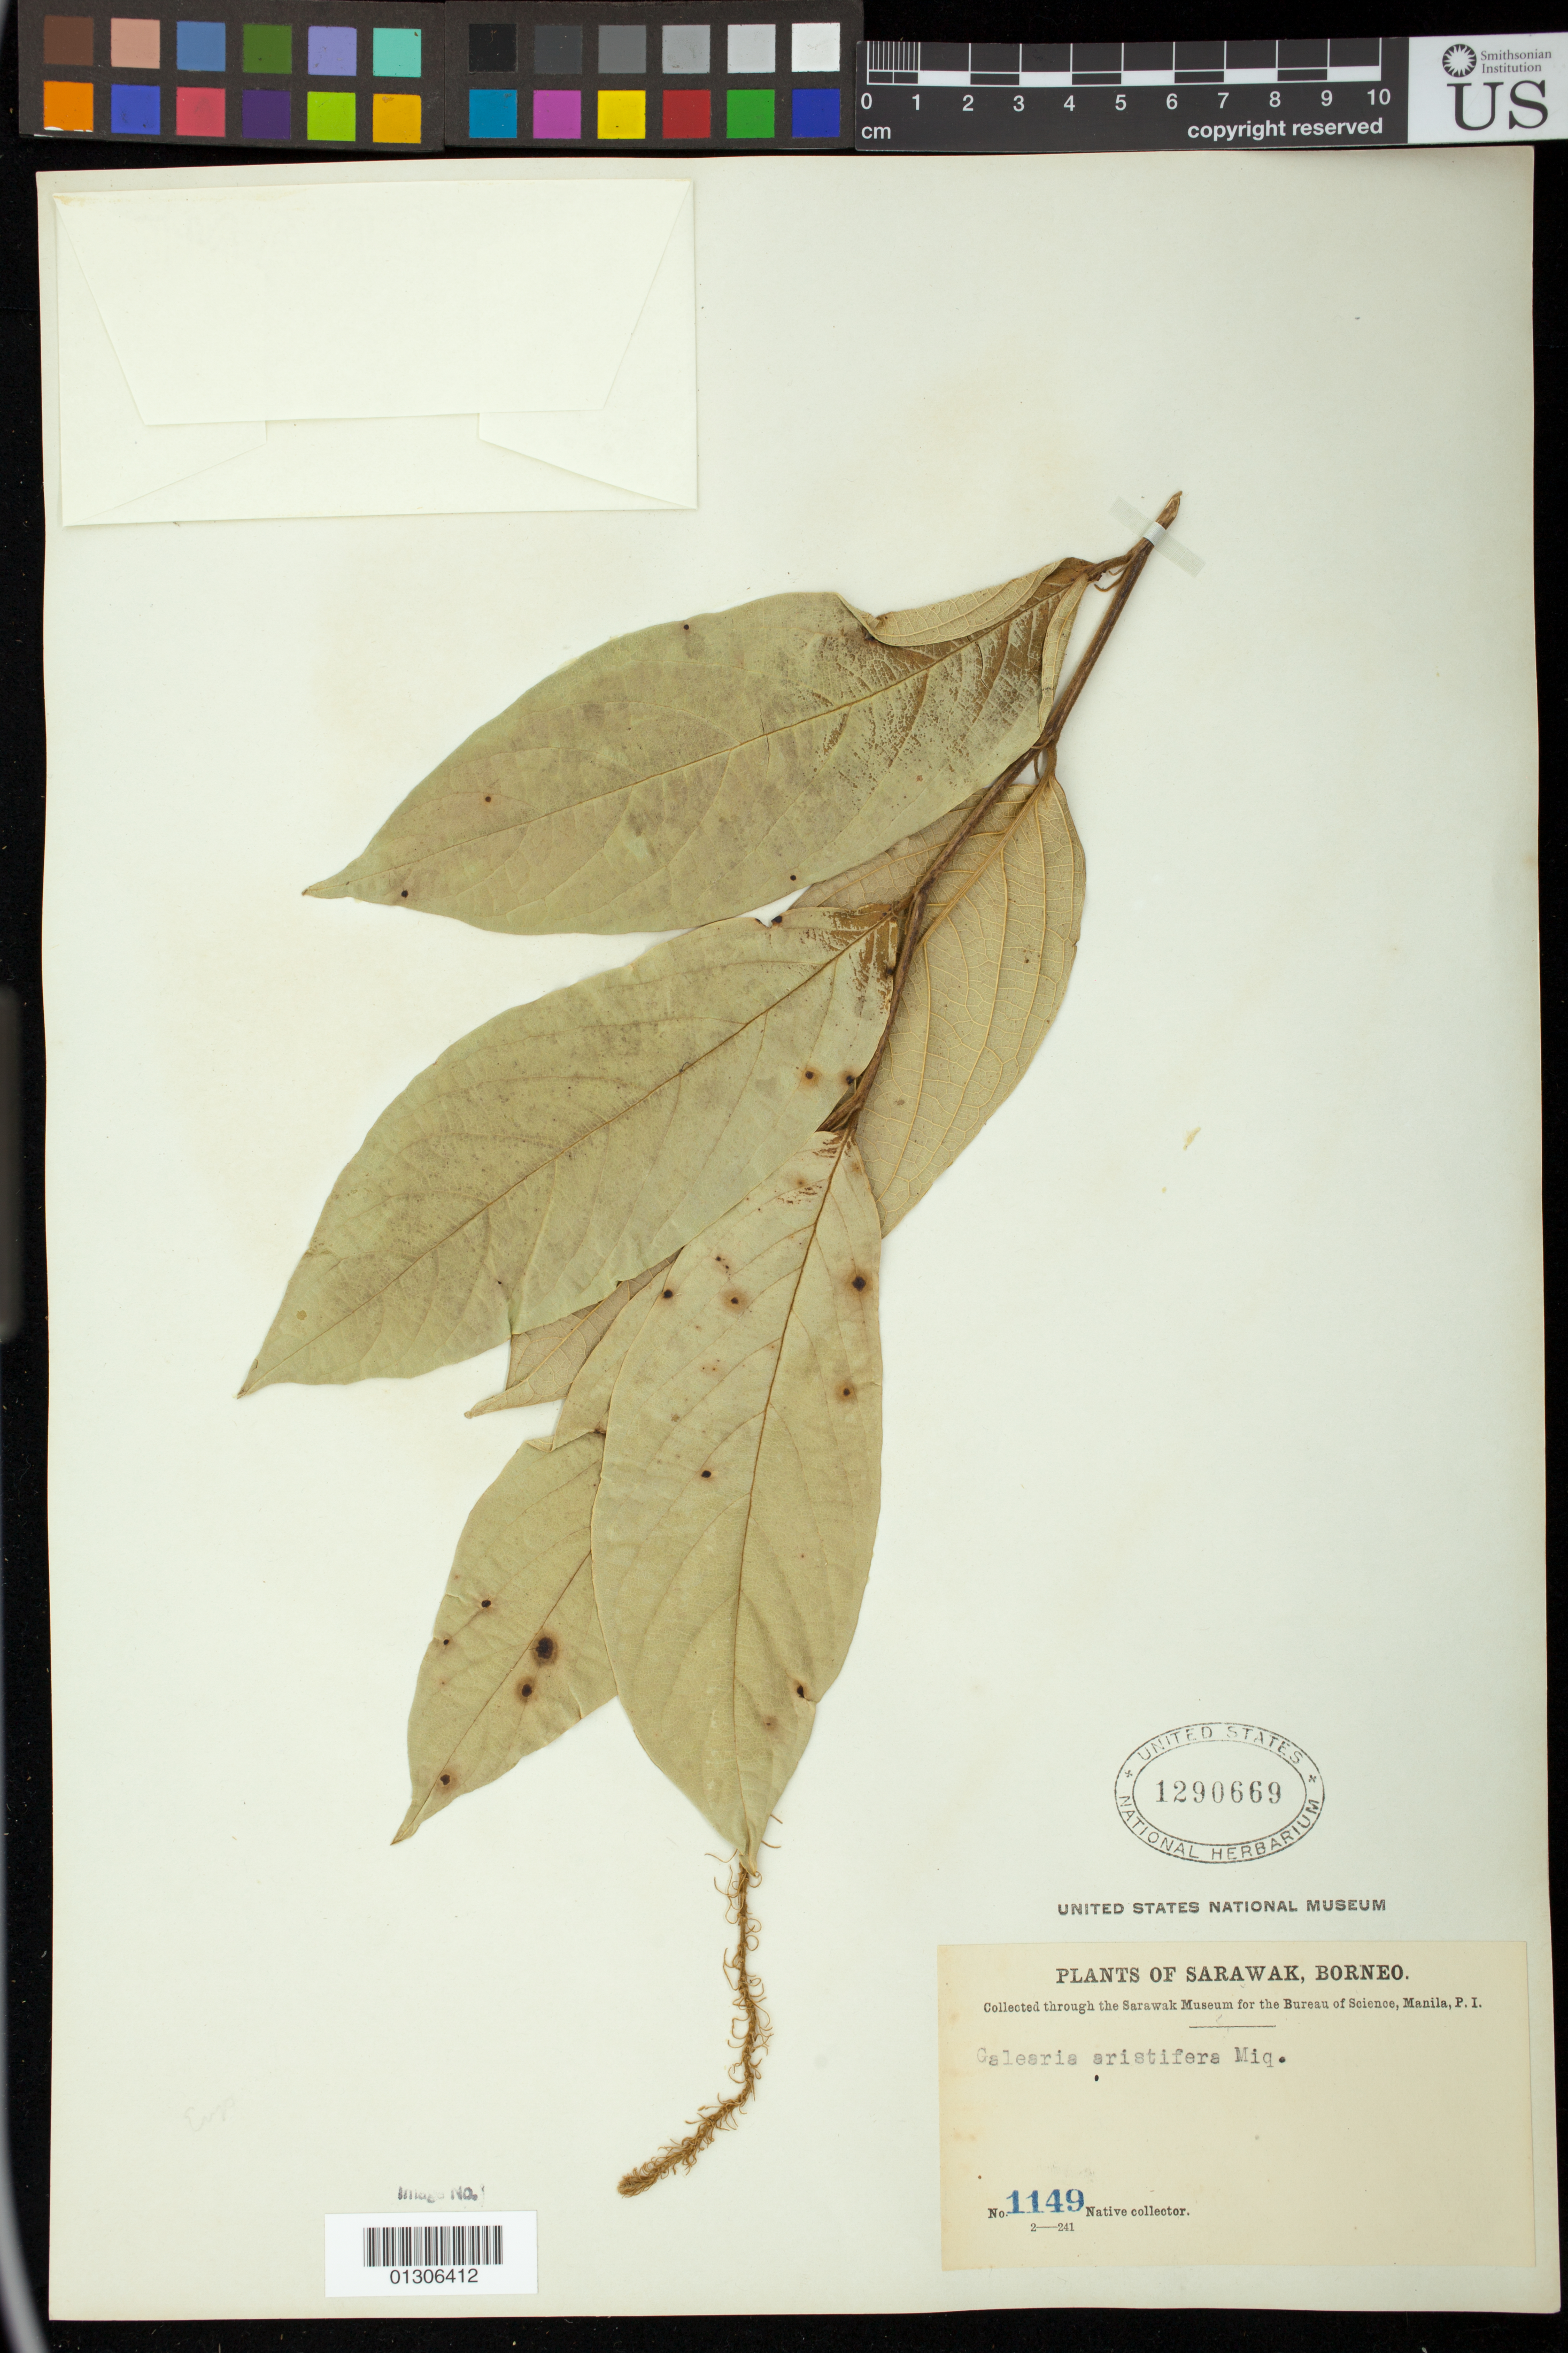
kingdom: Plantae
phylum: Tracheophyta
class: Magnoliopsida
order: Malpighiales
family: Pandaceae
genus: Galearia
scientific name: Galearia aristifera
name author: Miq.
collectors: Native collector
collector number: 1149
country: Malaysia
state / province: Sarawak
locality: Sarawak, Borneo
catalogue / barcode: US 1290669